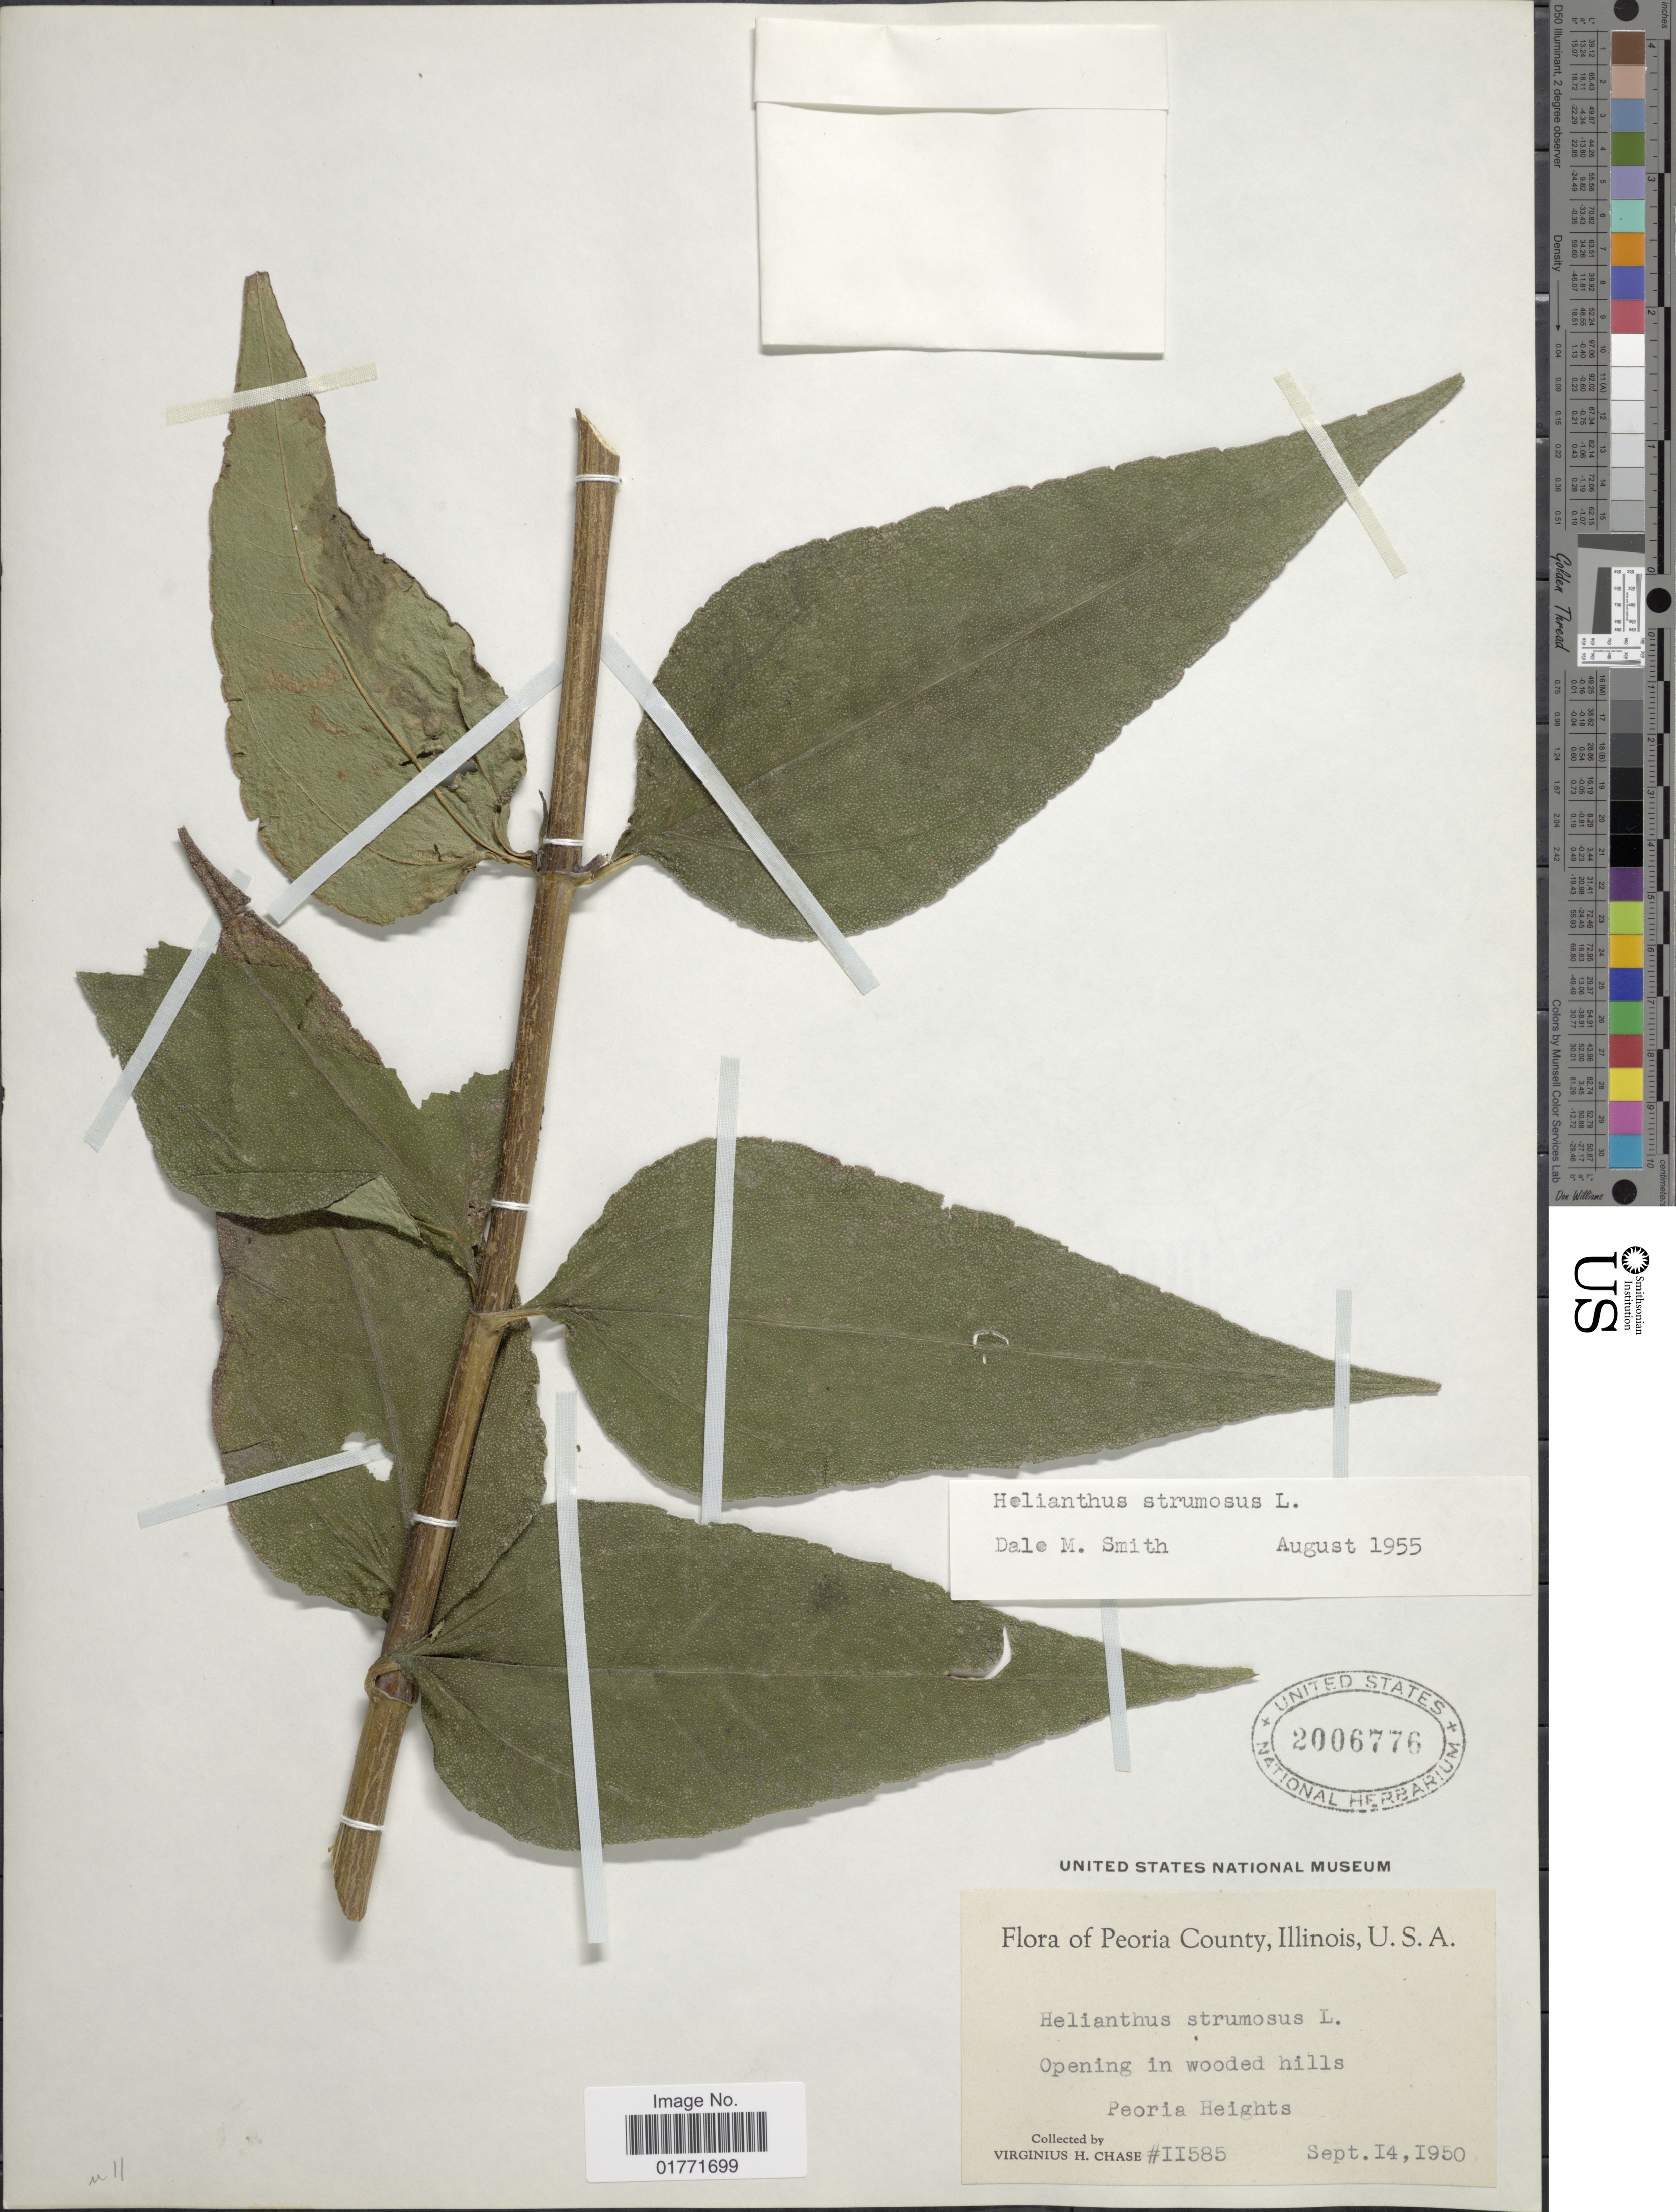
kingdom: Plantae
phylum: Tracheophyta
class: Magnoliopsida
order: Asterales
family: Asteraceae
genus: Helianthus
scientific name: Helianthus strumosus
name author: L.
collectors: V. H. Chase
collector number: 11585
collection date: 1950-09-14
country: United States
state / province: Illinois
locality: Peoria County, Illinois, U.S. A. Peoria Heights.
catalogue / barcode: US 2006776